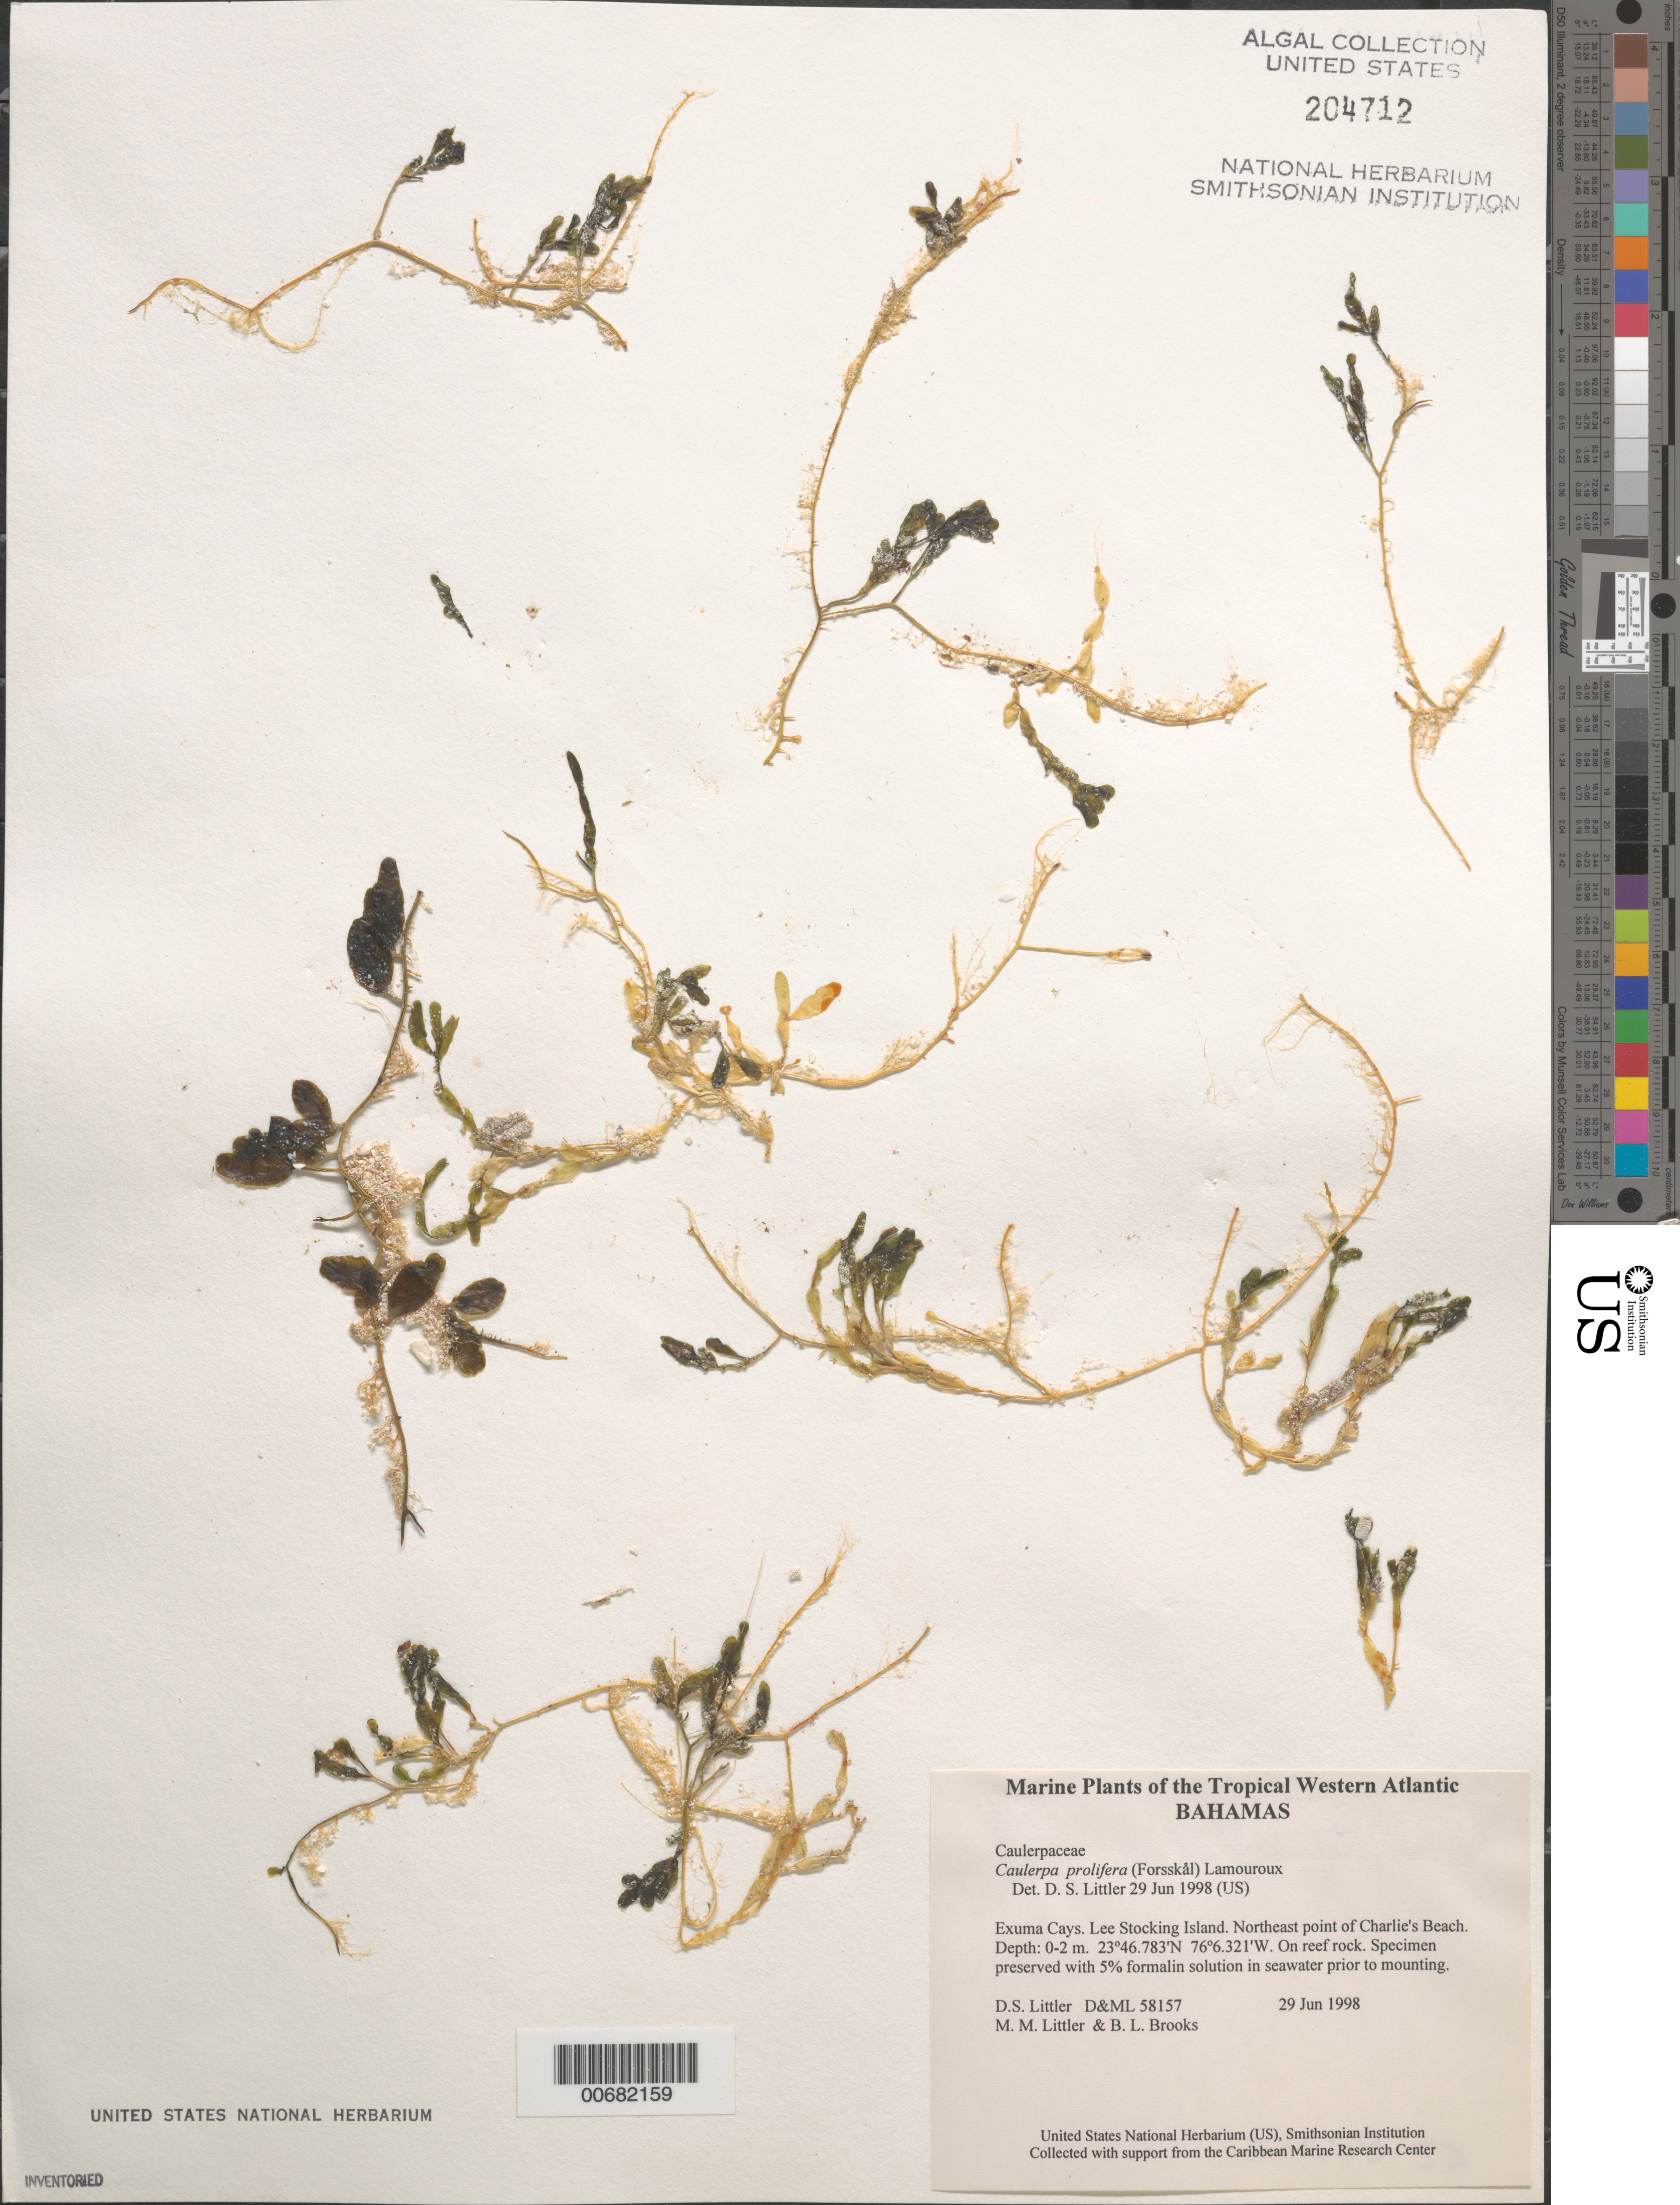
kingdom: Plantae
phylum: Chlorophyta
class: Ulvophyceae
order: Bryopsidales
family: Caulerpaceae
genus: Caulerpa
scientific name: Caulerpa prolifera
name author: (Forssk.) J.V.Lamouroux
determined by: Littler, D. S.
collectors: D. S. Littler, M. M. Littler & B. Brooks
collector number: D&ML 58157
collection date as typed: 29 Jun 1998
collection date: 1998-06-29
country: Bahamas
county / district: Exuma District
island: Lee Stocking Island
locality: Northeast point of Charlie's Beach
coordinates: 23 46.789' N, 76 6.321' W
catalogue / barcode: US 204712